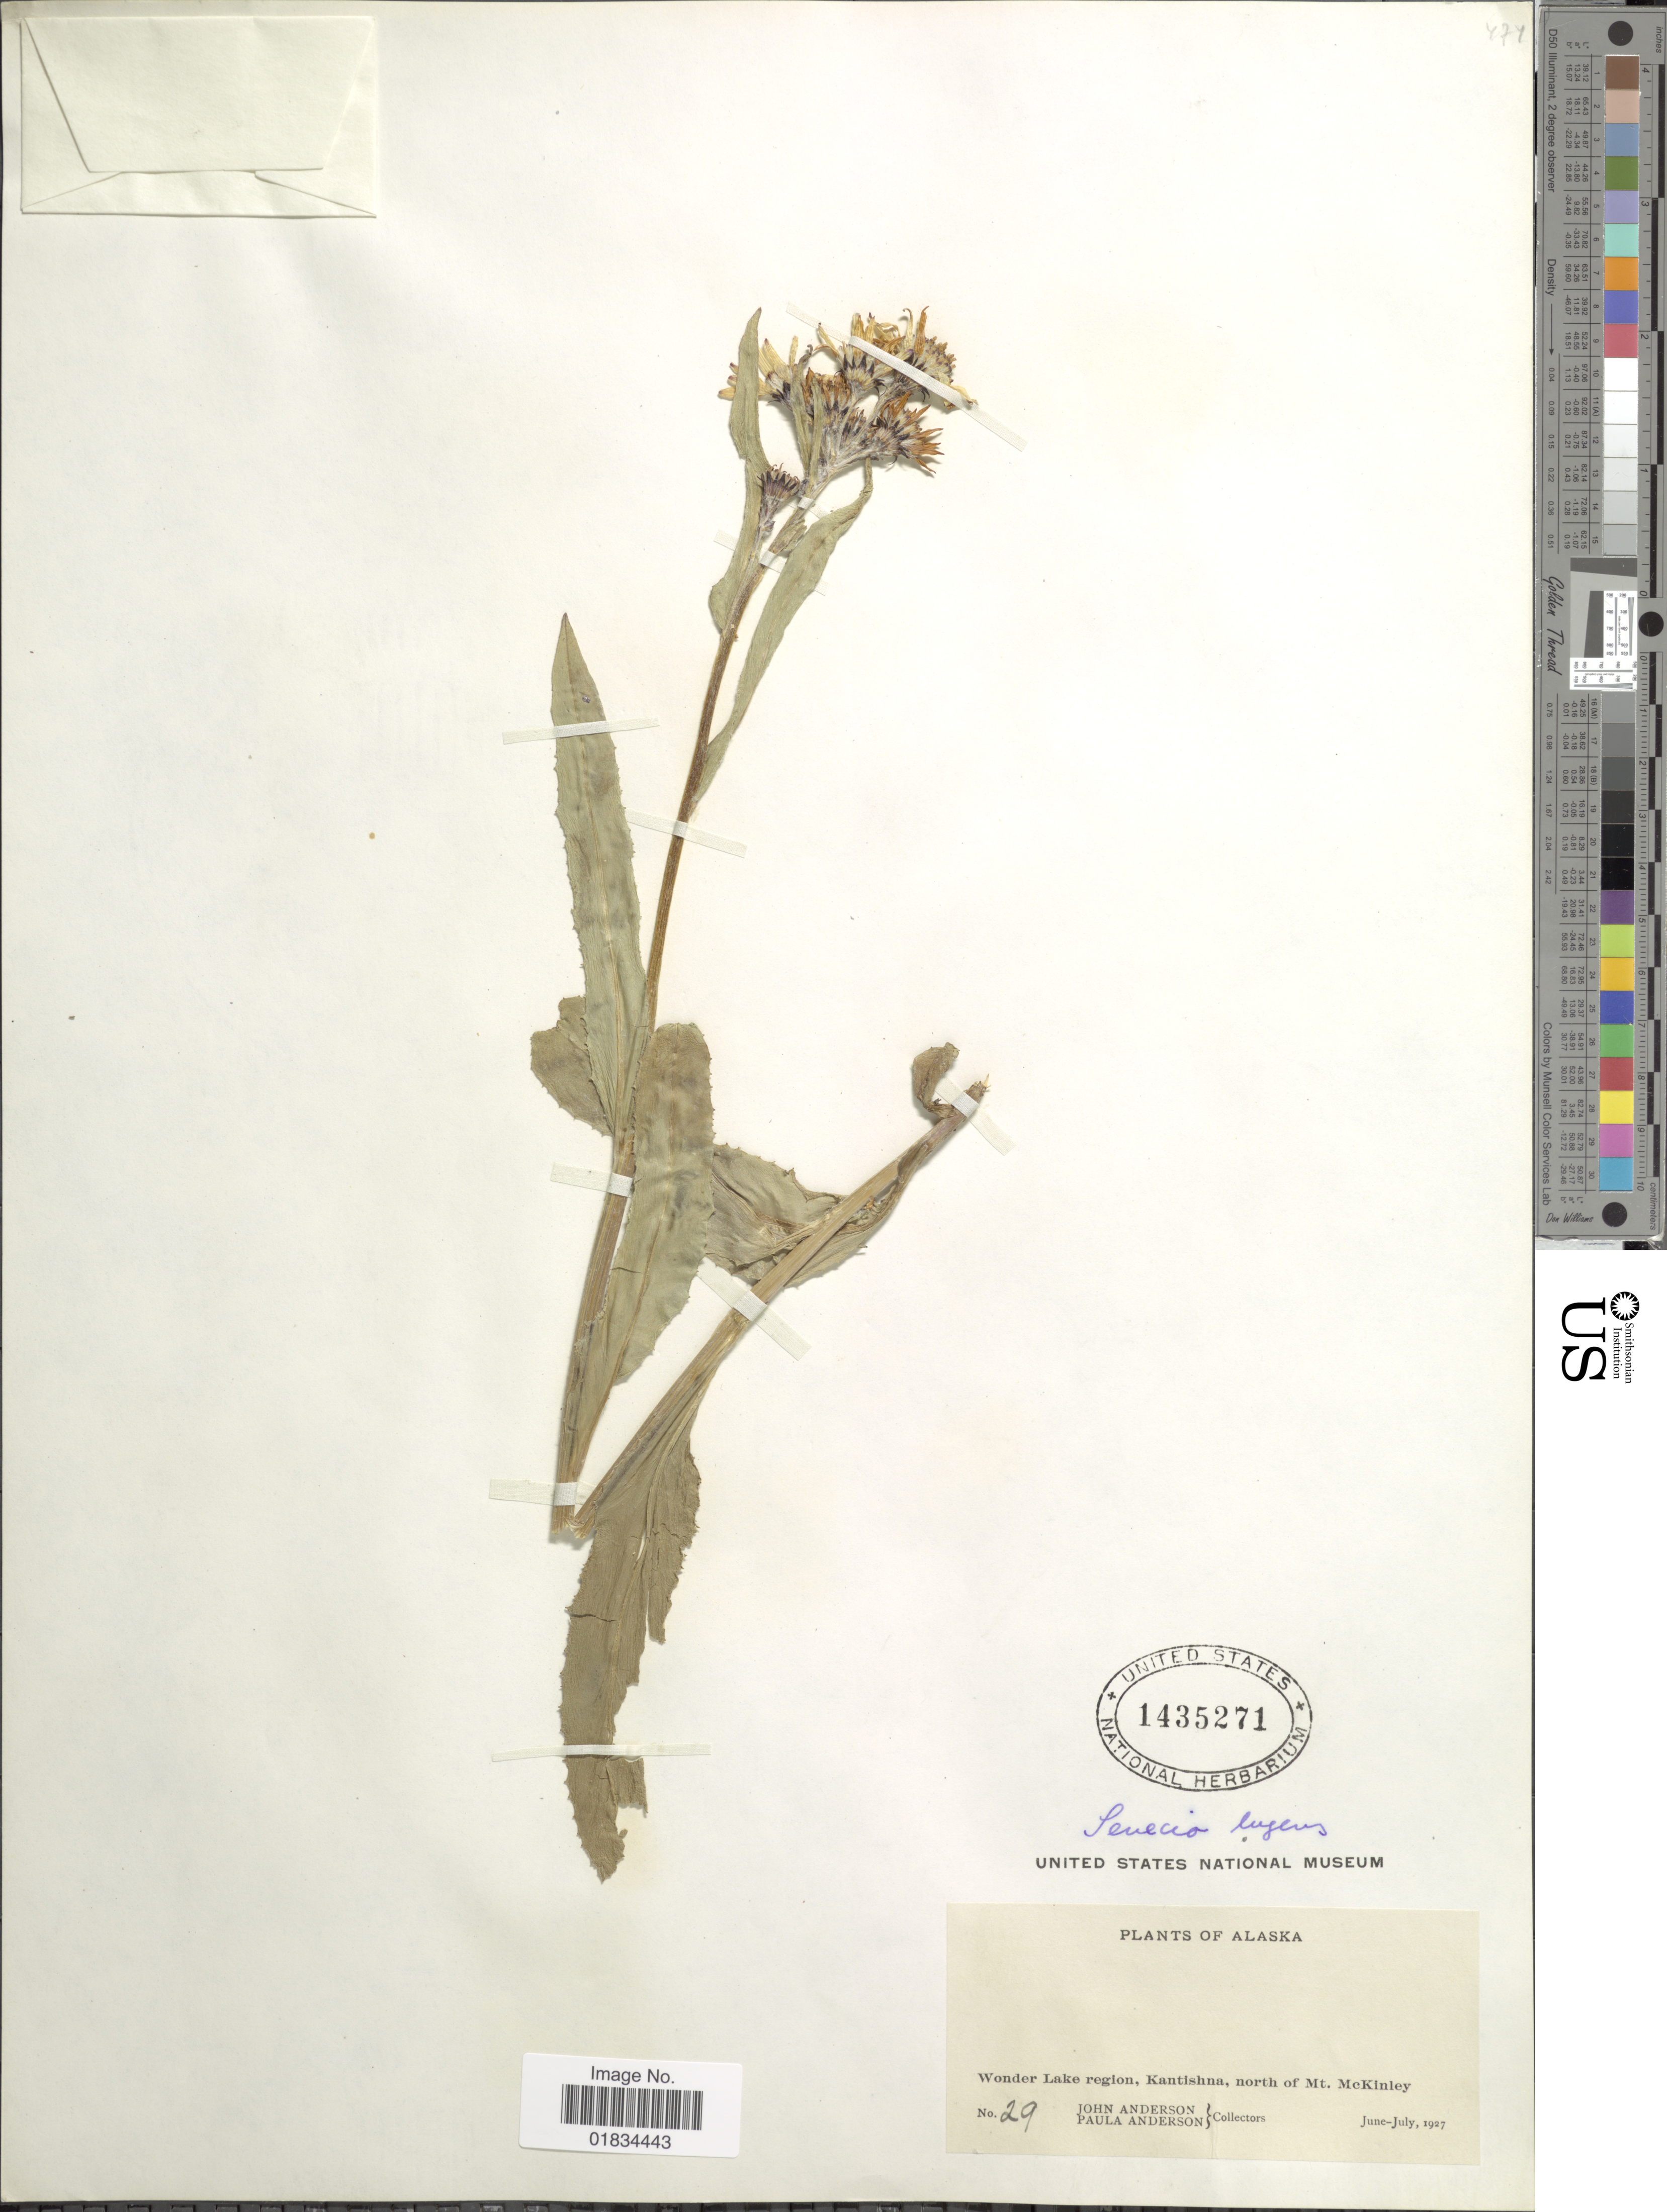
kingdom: Plantae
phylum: Tracheophyta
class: Magnoliopsida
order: Asterales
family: Asteraceae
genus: Senecio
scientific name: Senecio lugens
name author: Richardson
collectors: J. Anderson & P. Anderson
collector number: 29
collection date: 1927-06/1927-07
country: United States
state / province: Alaska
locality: Wonder Lake Region, Kantishna, north of Mt. McKinley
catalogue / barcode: US 1435271